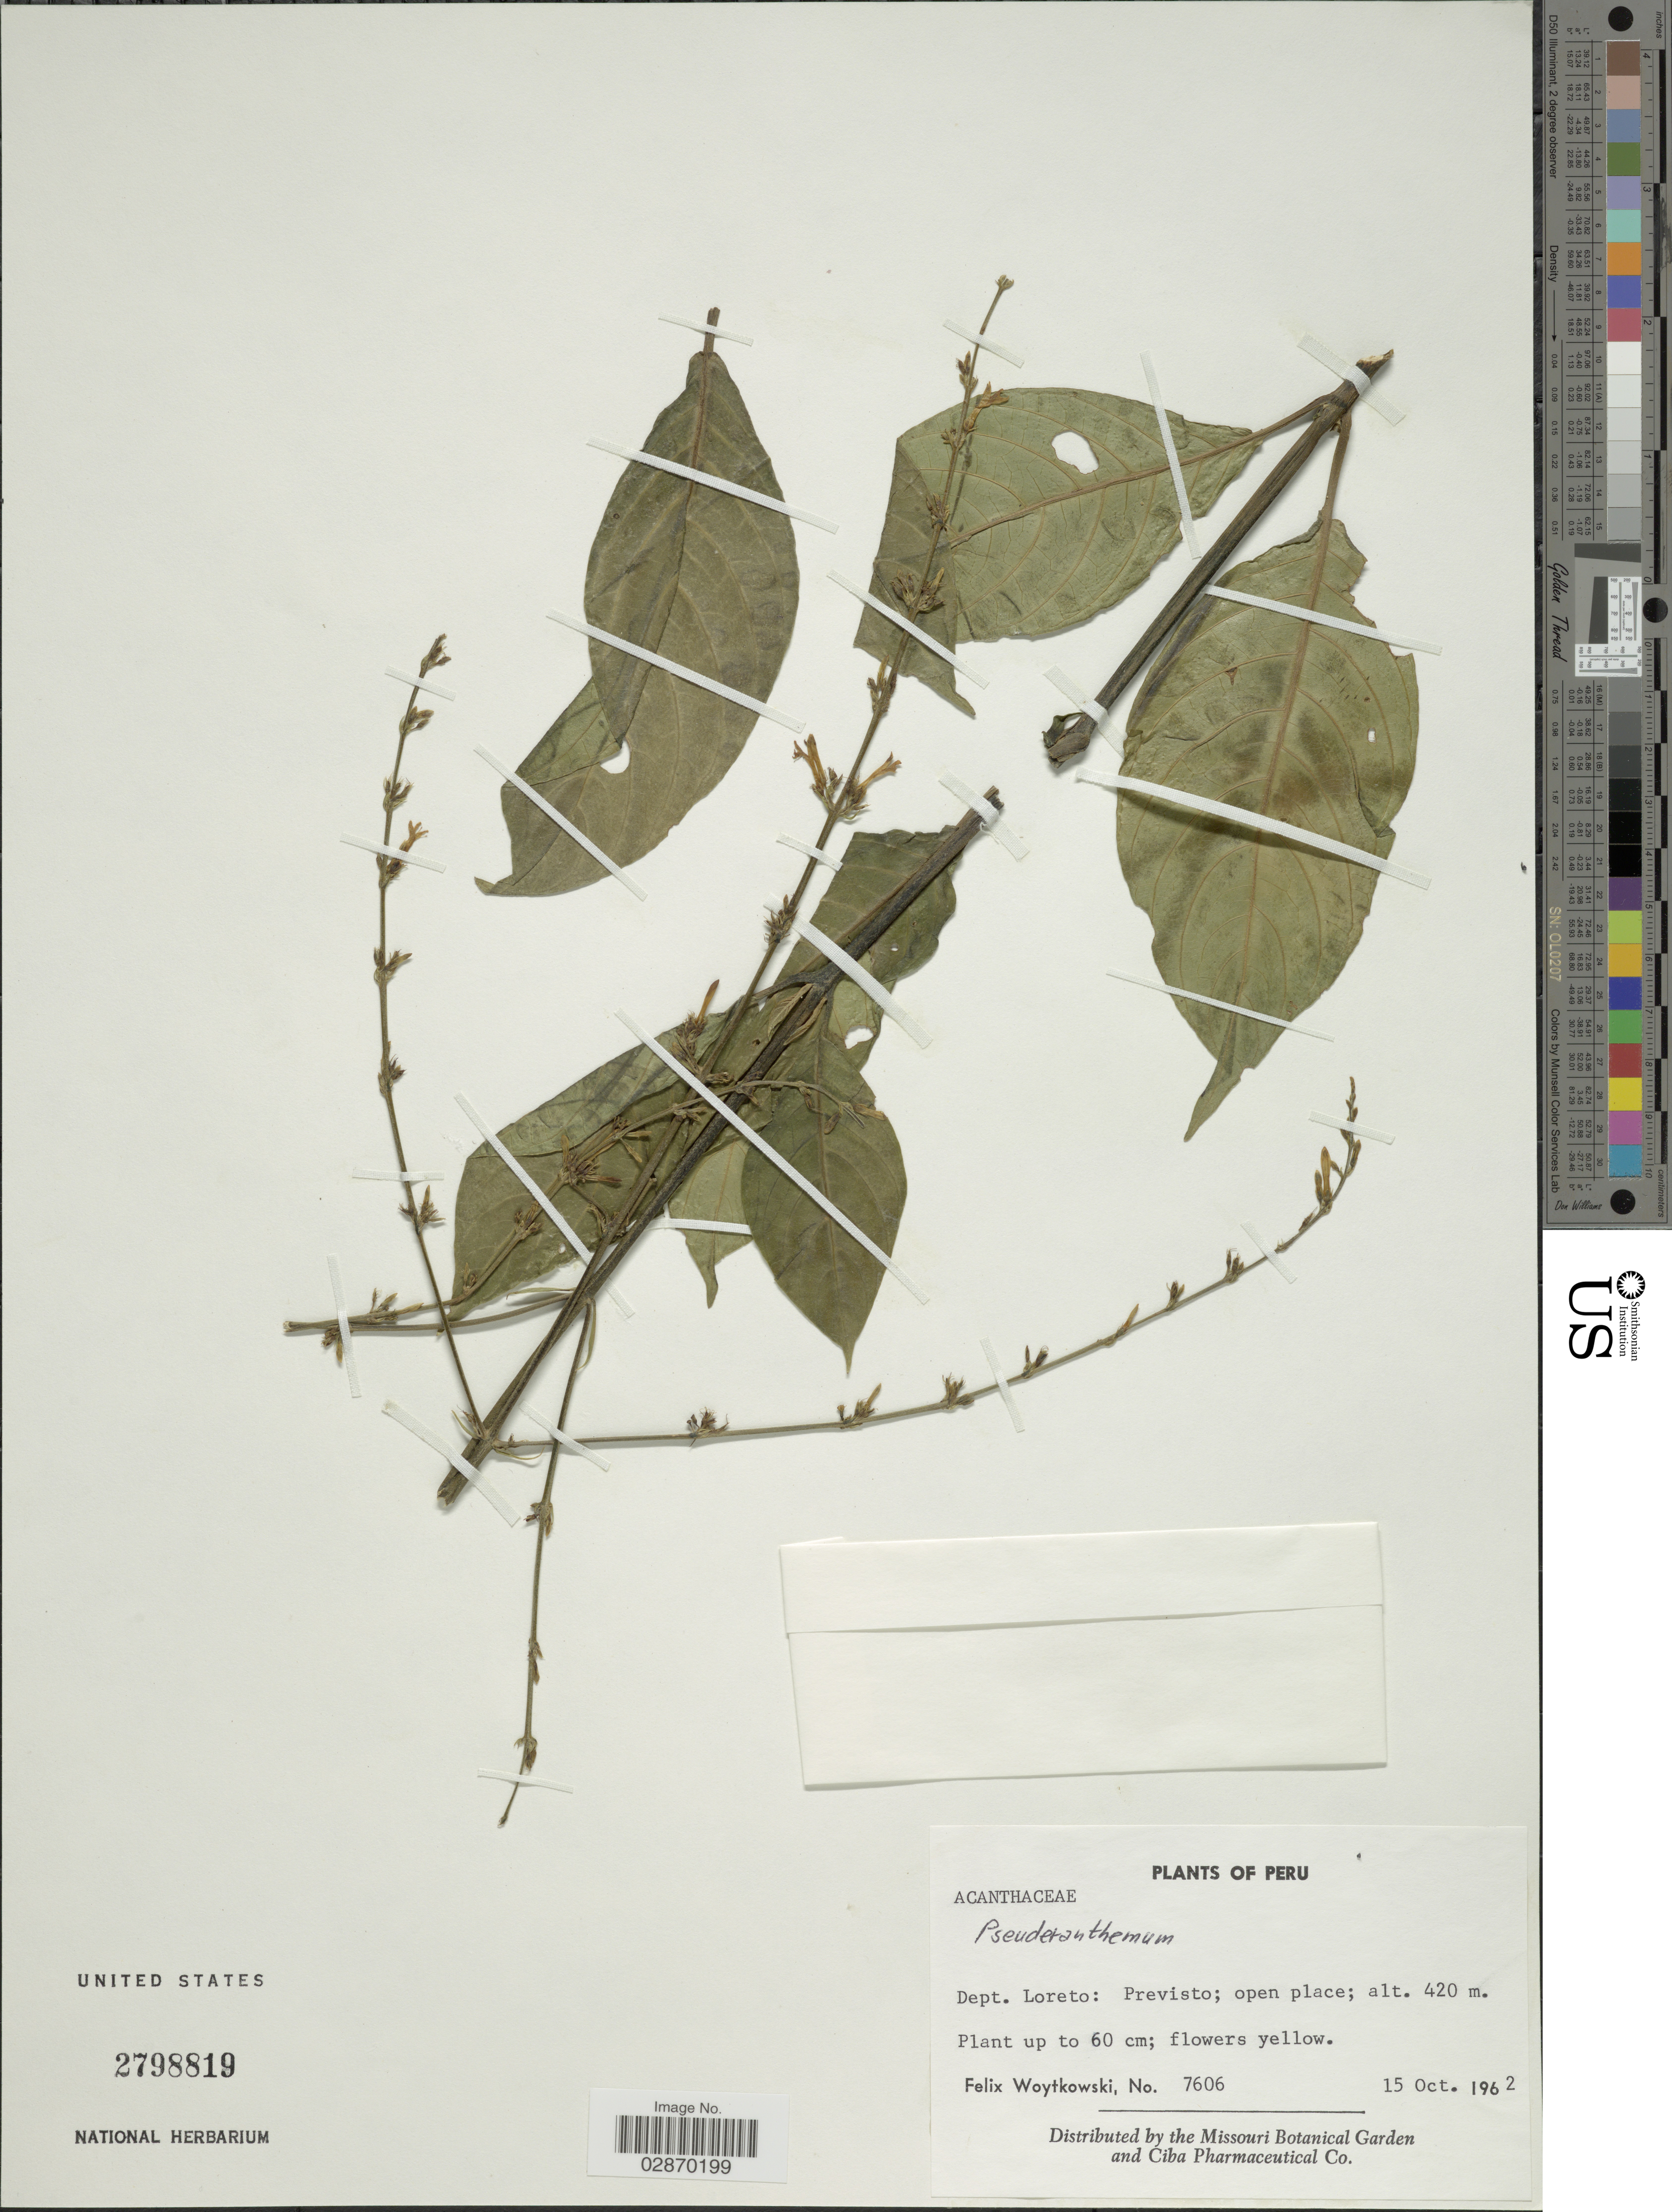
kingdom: Plantae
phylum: Tracheophyta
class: Magnoliopsida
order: Lamiales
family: Acanthaceae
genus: Pseuderanthemum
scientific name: Pseuderanthemum sp.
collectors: F. Woytkowski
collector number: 7606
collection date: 1962-10-15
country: Peru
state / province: Loreto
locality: Dept. Loreto: Previsto; open place.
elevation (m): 420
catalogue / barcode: US 2798819